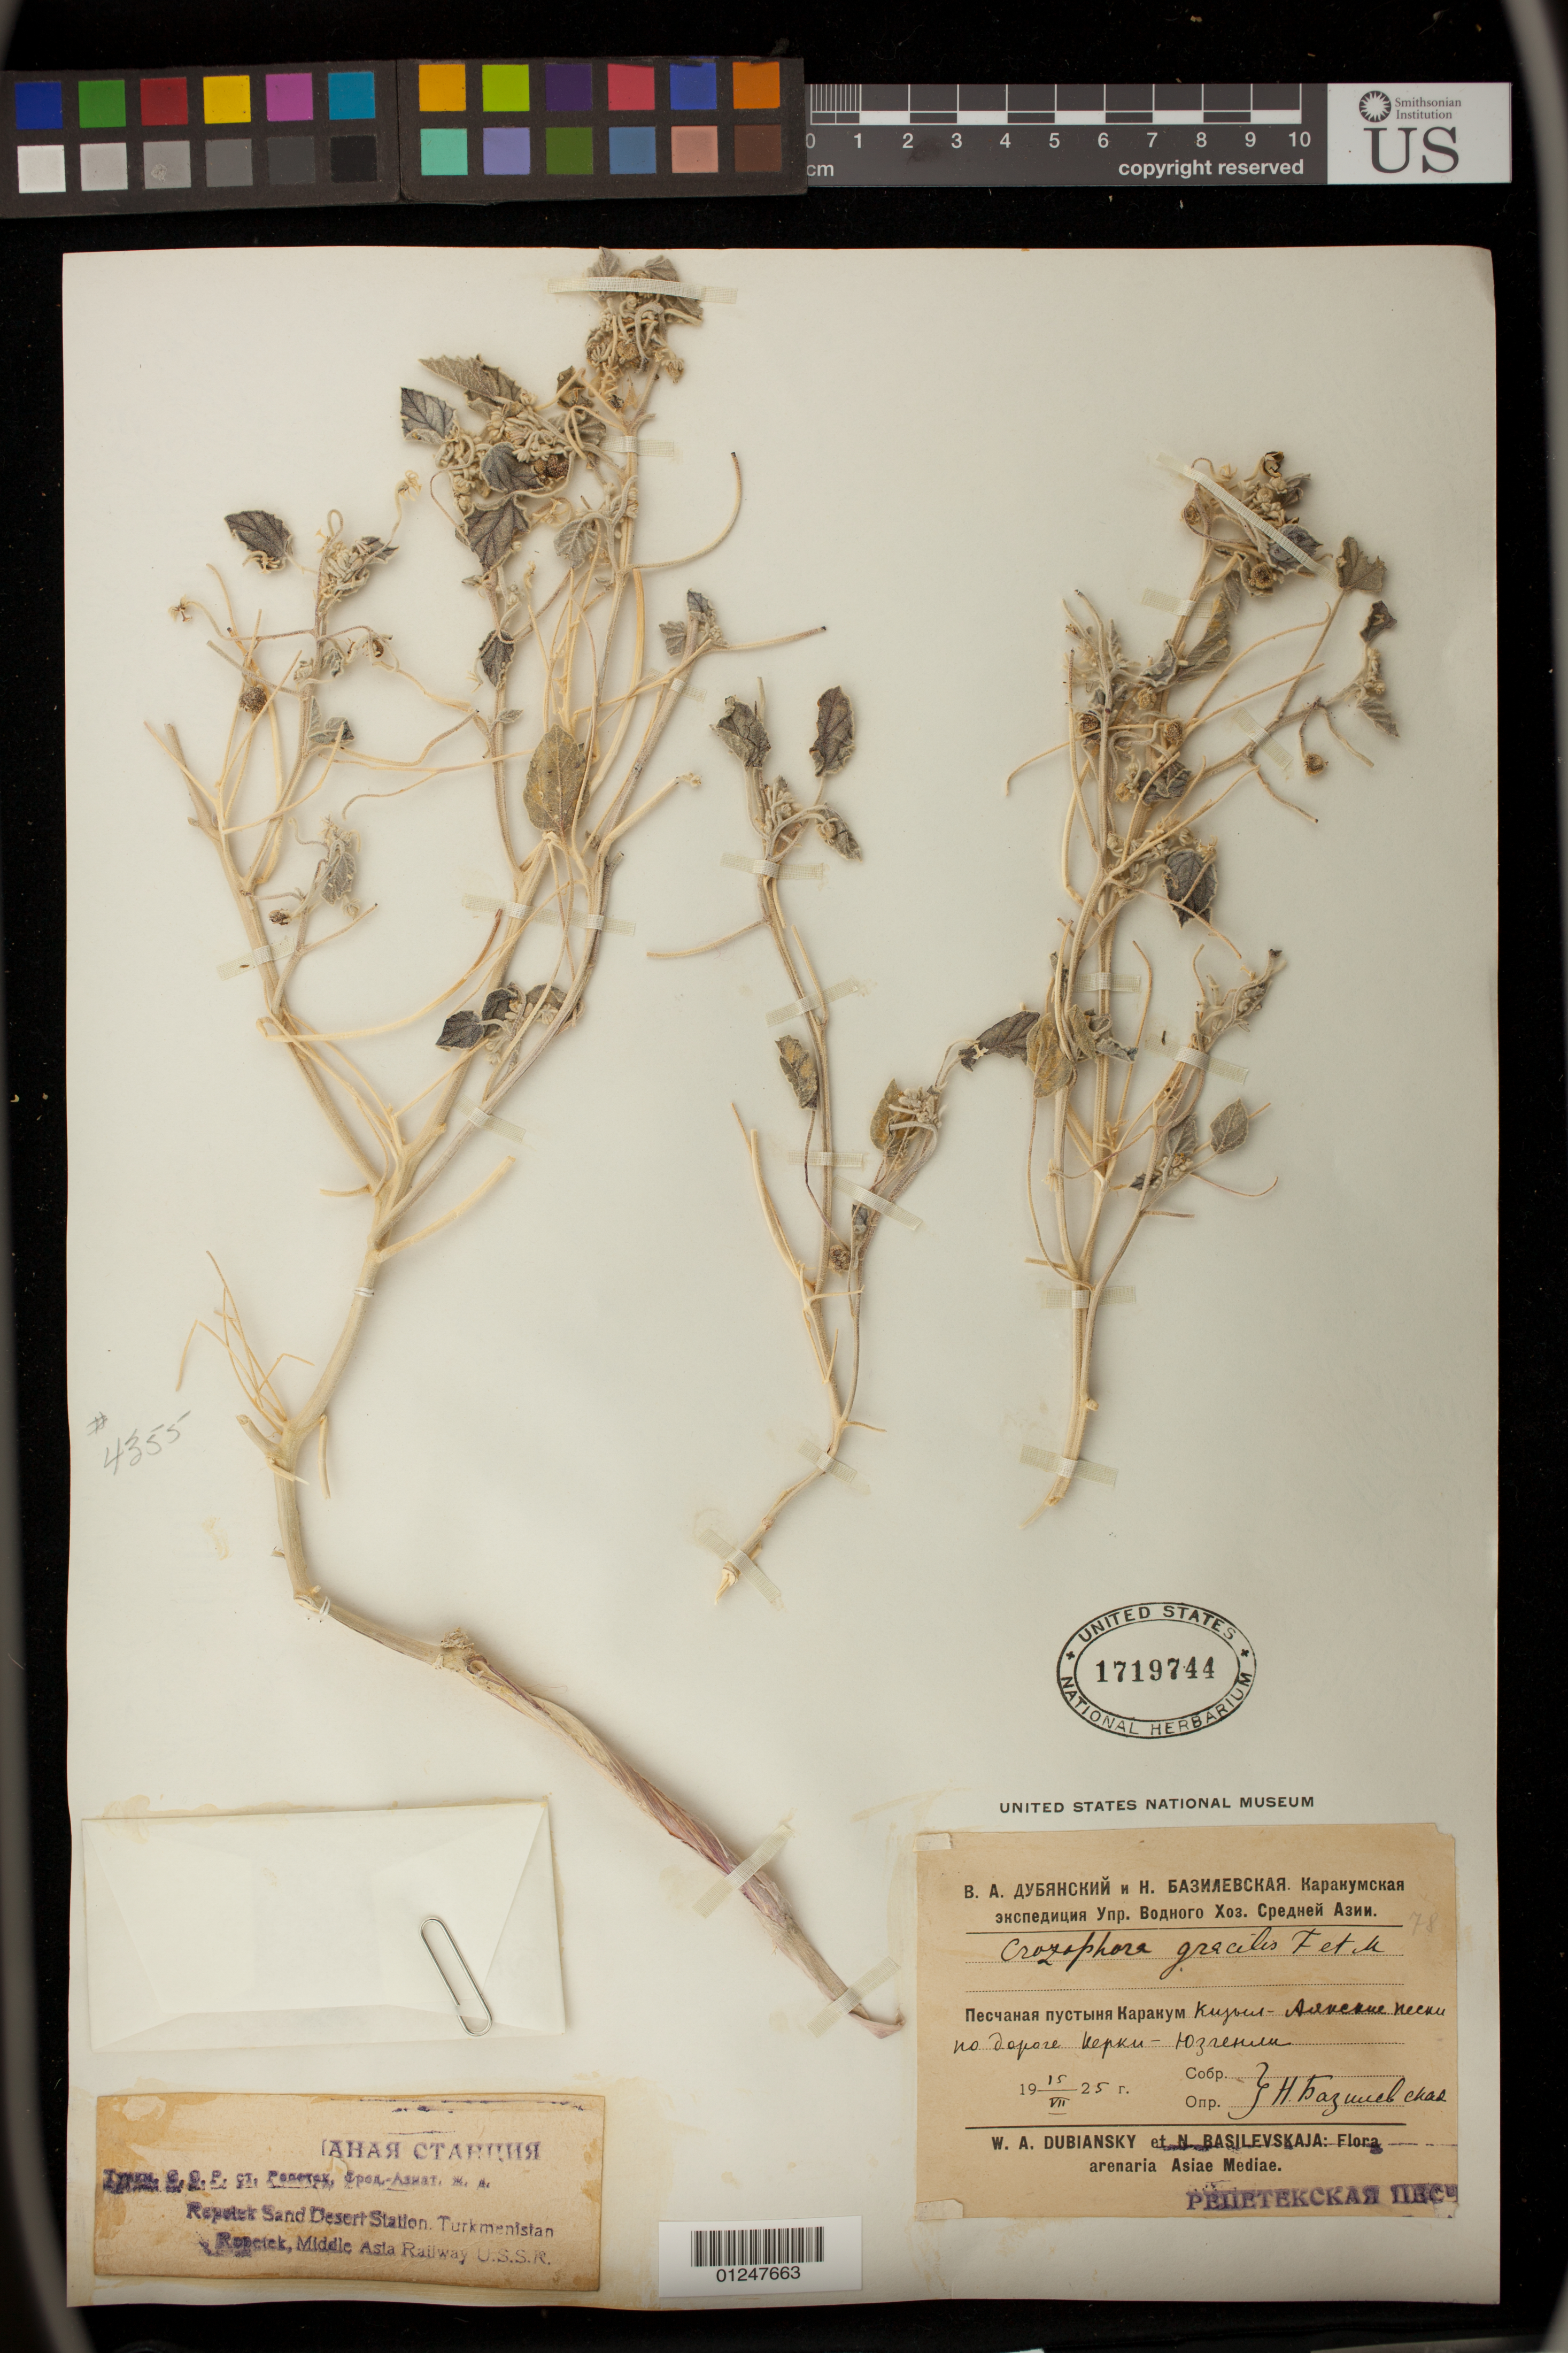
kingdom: Plantae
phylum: Tracheophyta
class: Magnoliopsida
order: Malpighiales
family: Euphorbiaceae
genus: Chrozophora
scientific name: Chrozophora gracilis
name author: Fisch. & Meyen ex Ledeb.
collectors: N. Basilevskaja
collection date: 1925-07-15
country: Turkmenistan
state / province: Lebap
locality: Repetek Sand Desert Station, Turkmenistan, Repetek, Middle Asia Railway, U.S.S.R.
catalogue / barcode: US 1719744